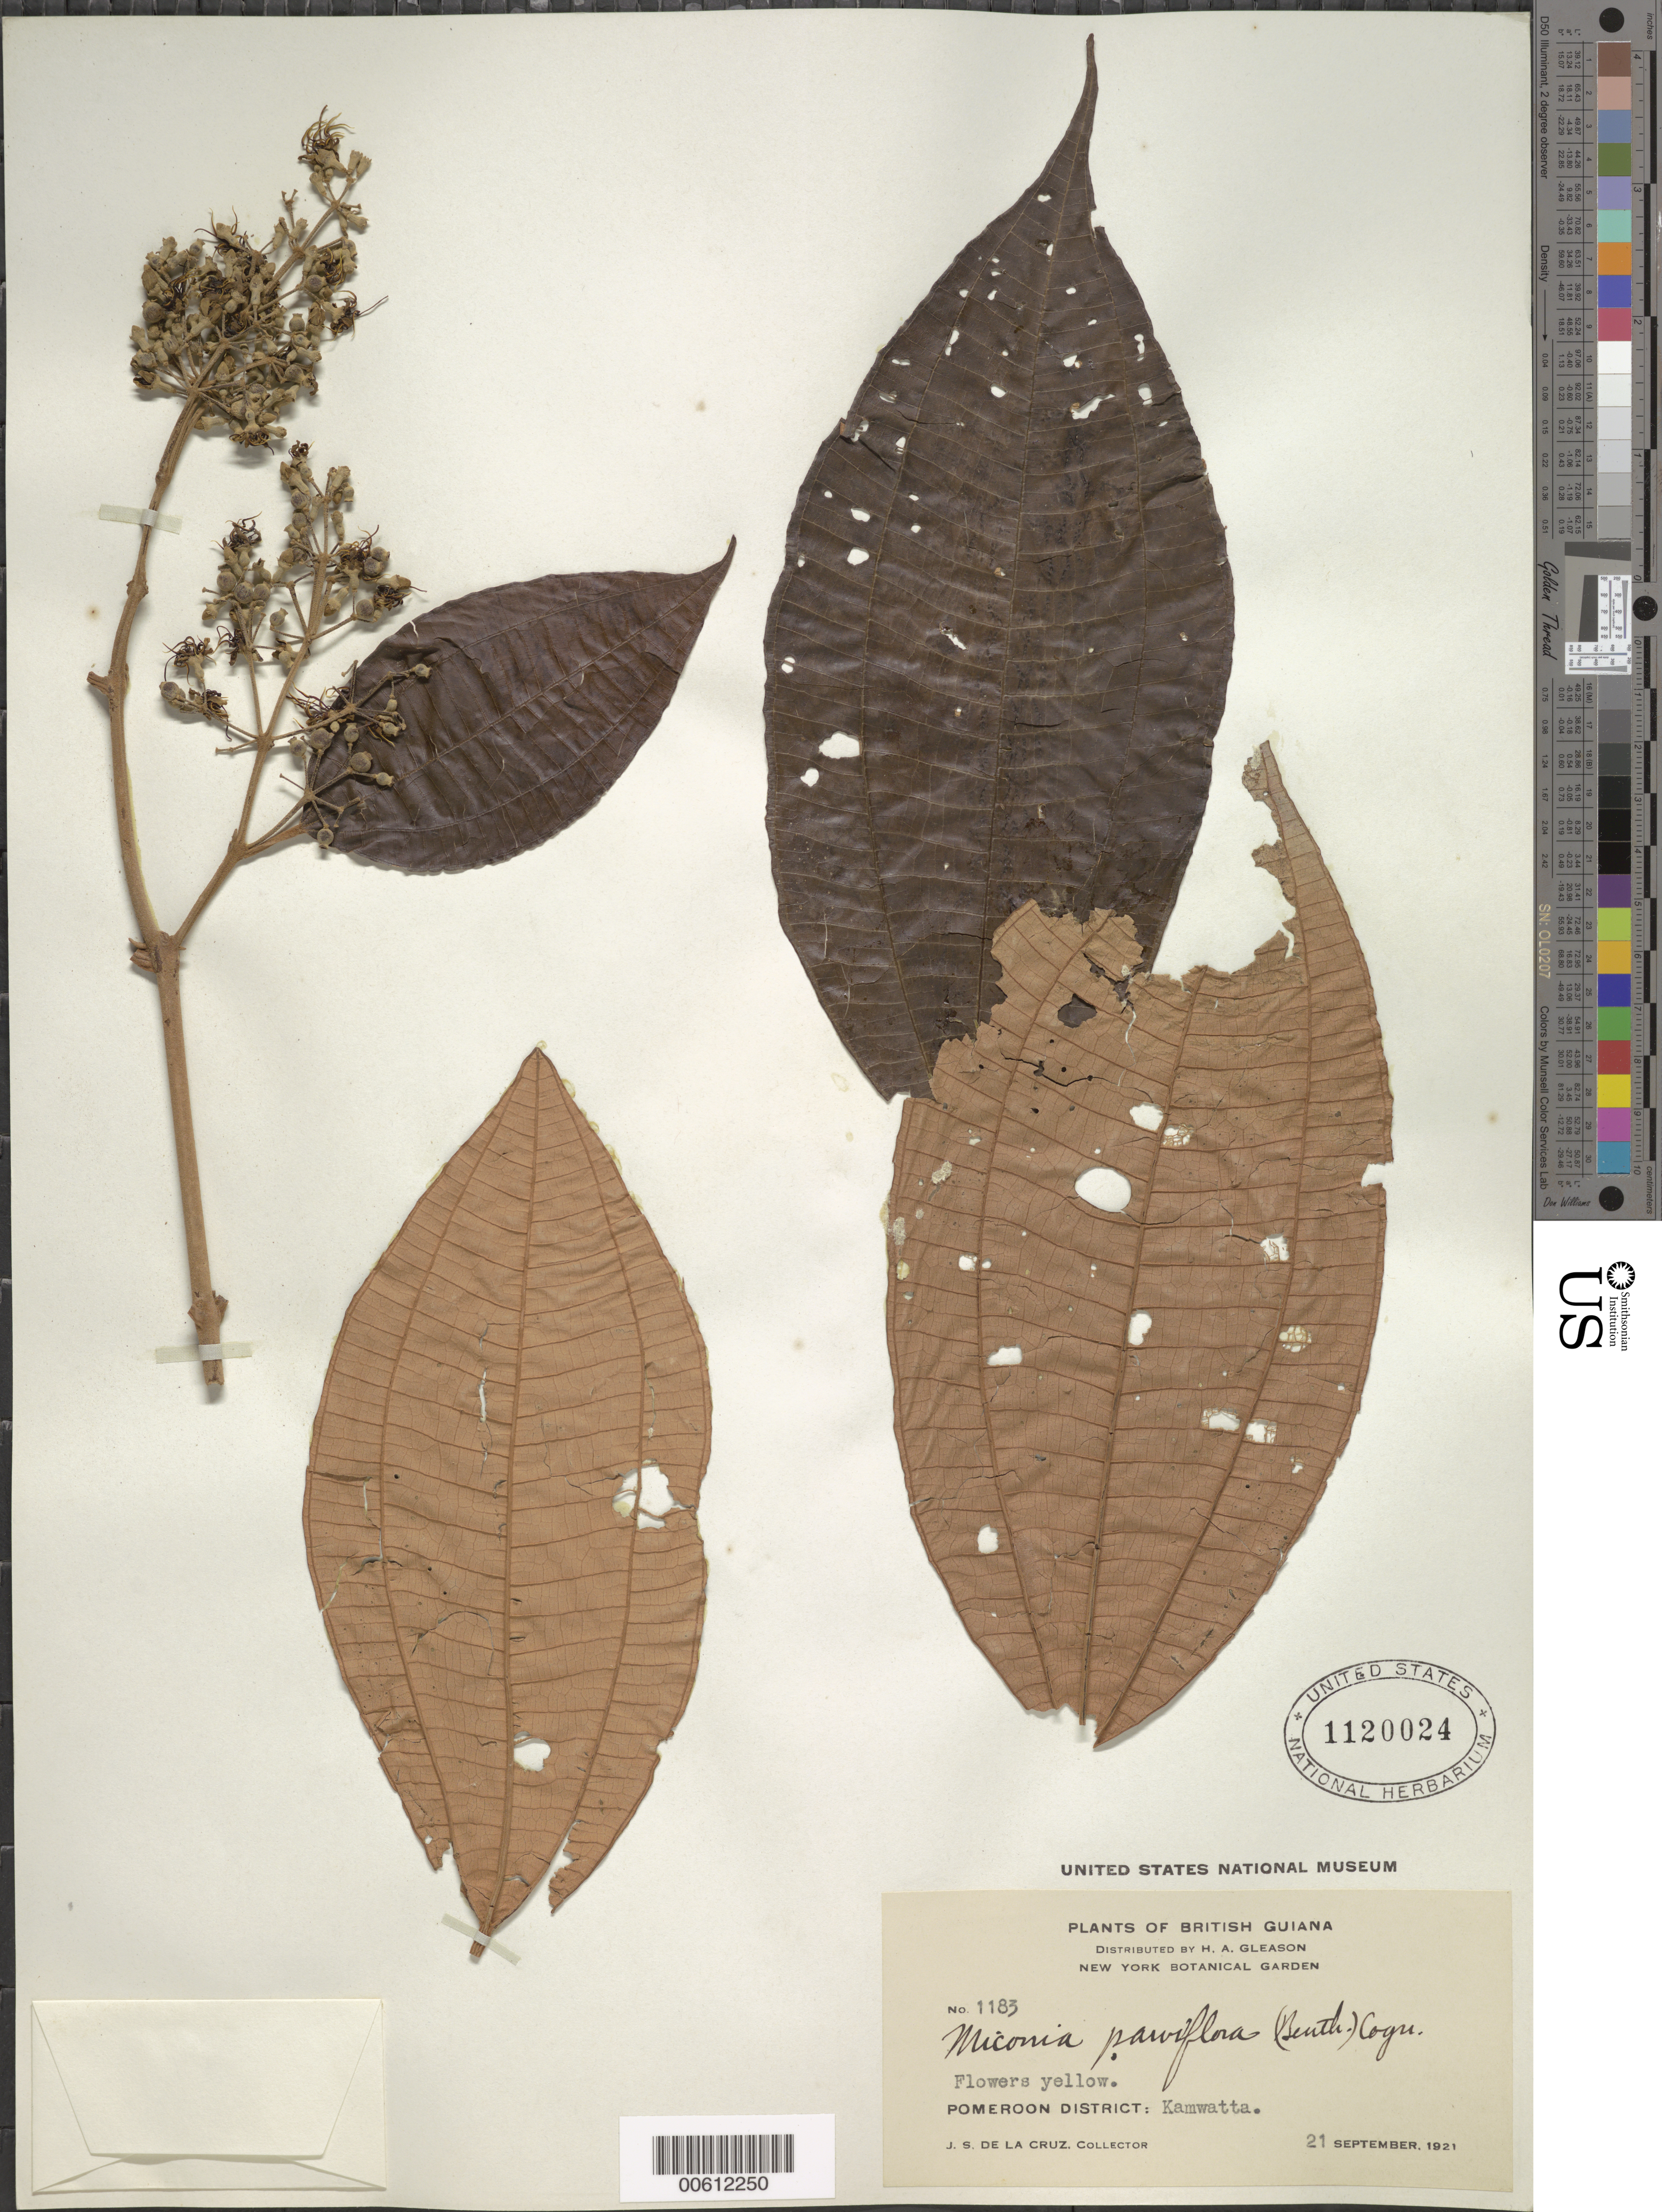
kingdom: Plantae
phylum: Tracheophyta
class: Magnoliopsida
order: Myrtales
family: Melastomataceae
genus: Miconia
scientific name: Miconia pubipetala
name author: Miq.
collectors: J. S. de la Cruz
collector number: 1183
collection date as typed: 21-Sep-21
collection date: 1921-09-21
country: Guyana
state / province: Barima-Waini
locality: Kamwatta, Pomeroon Dist.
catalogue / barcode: US 1120024